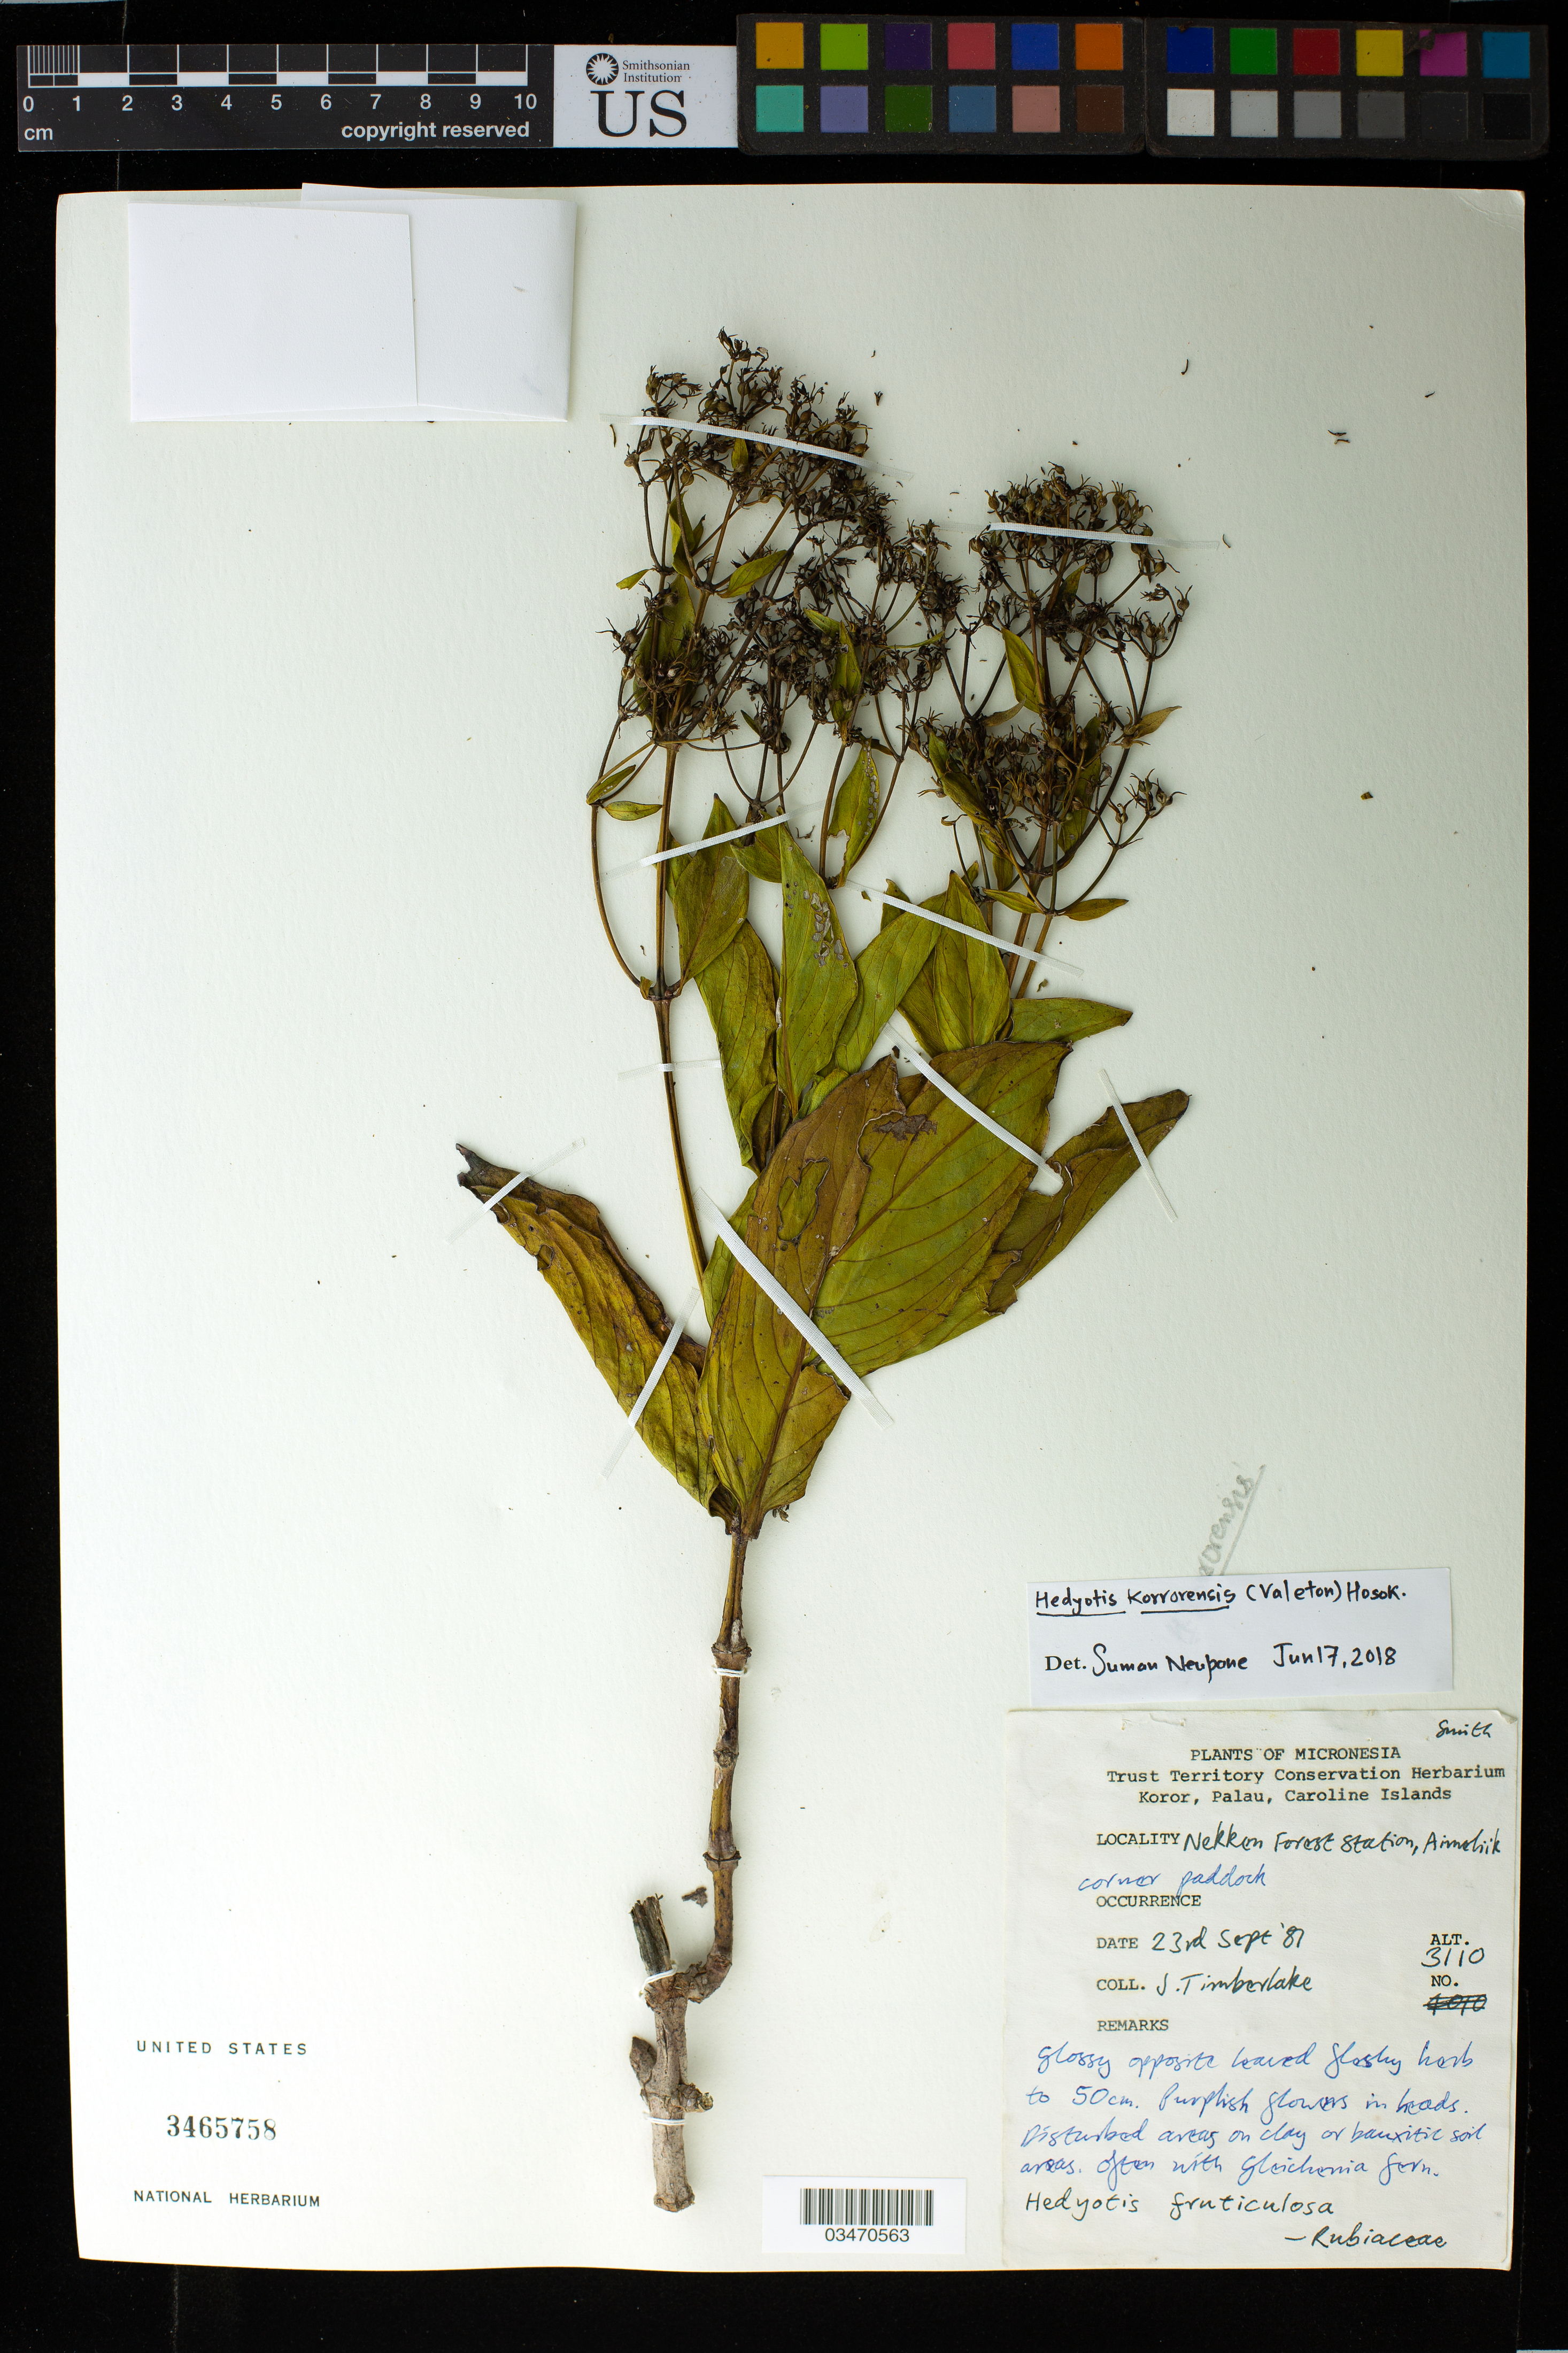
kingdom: Plantae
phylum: Tracheophyta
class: Magnoliopsida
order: Gentianales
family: Rubiaceae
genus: Hedyotis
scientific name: Hedyotis korrorensis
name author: Hosok.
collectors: J. Timberlake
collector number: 3110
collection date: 1987-09-23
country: Palau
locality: Nekken Forest Station, Aimeliik. River paddocks.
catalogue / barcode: US 3465758